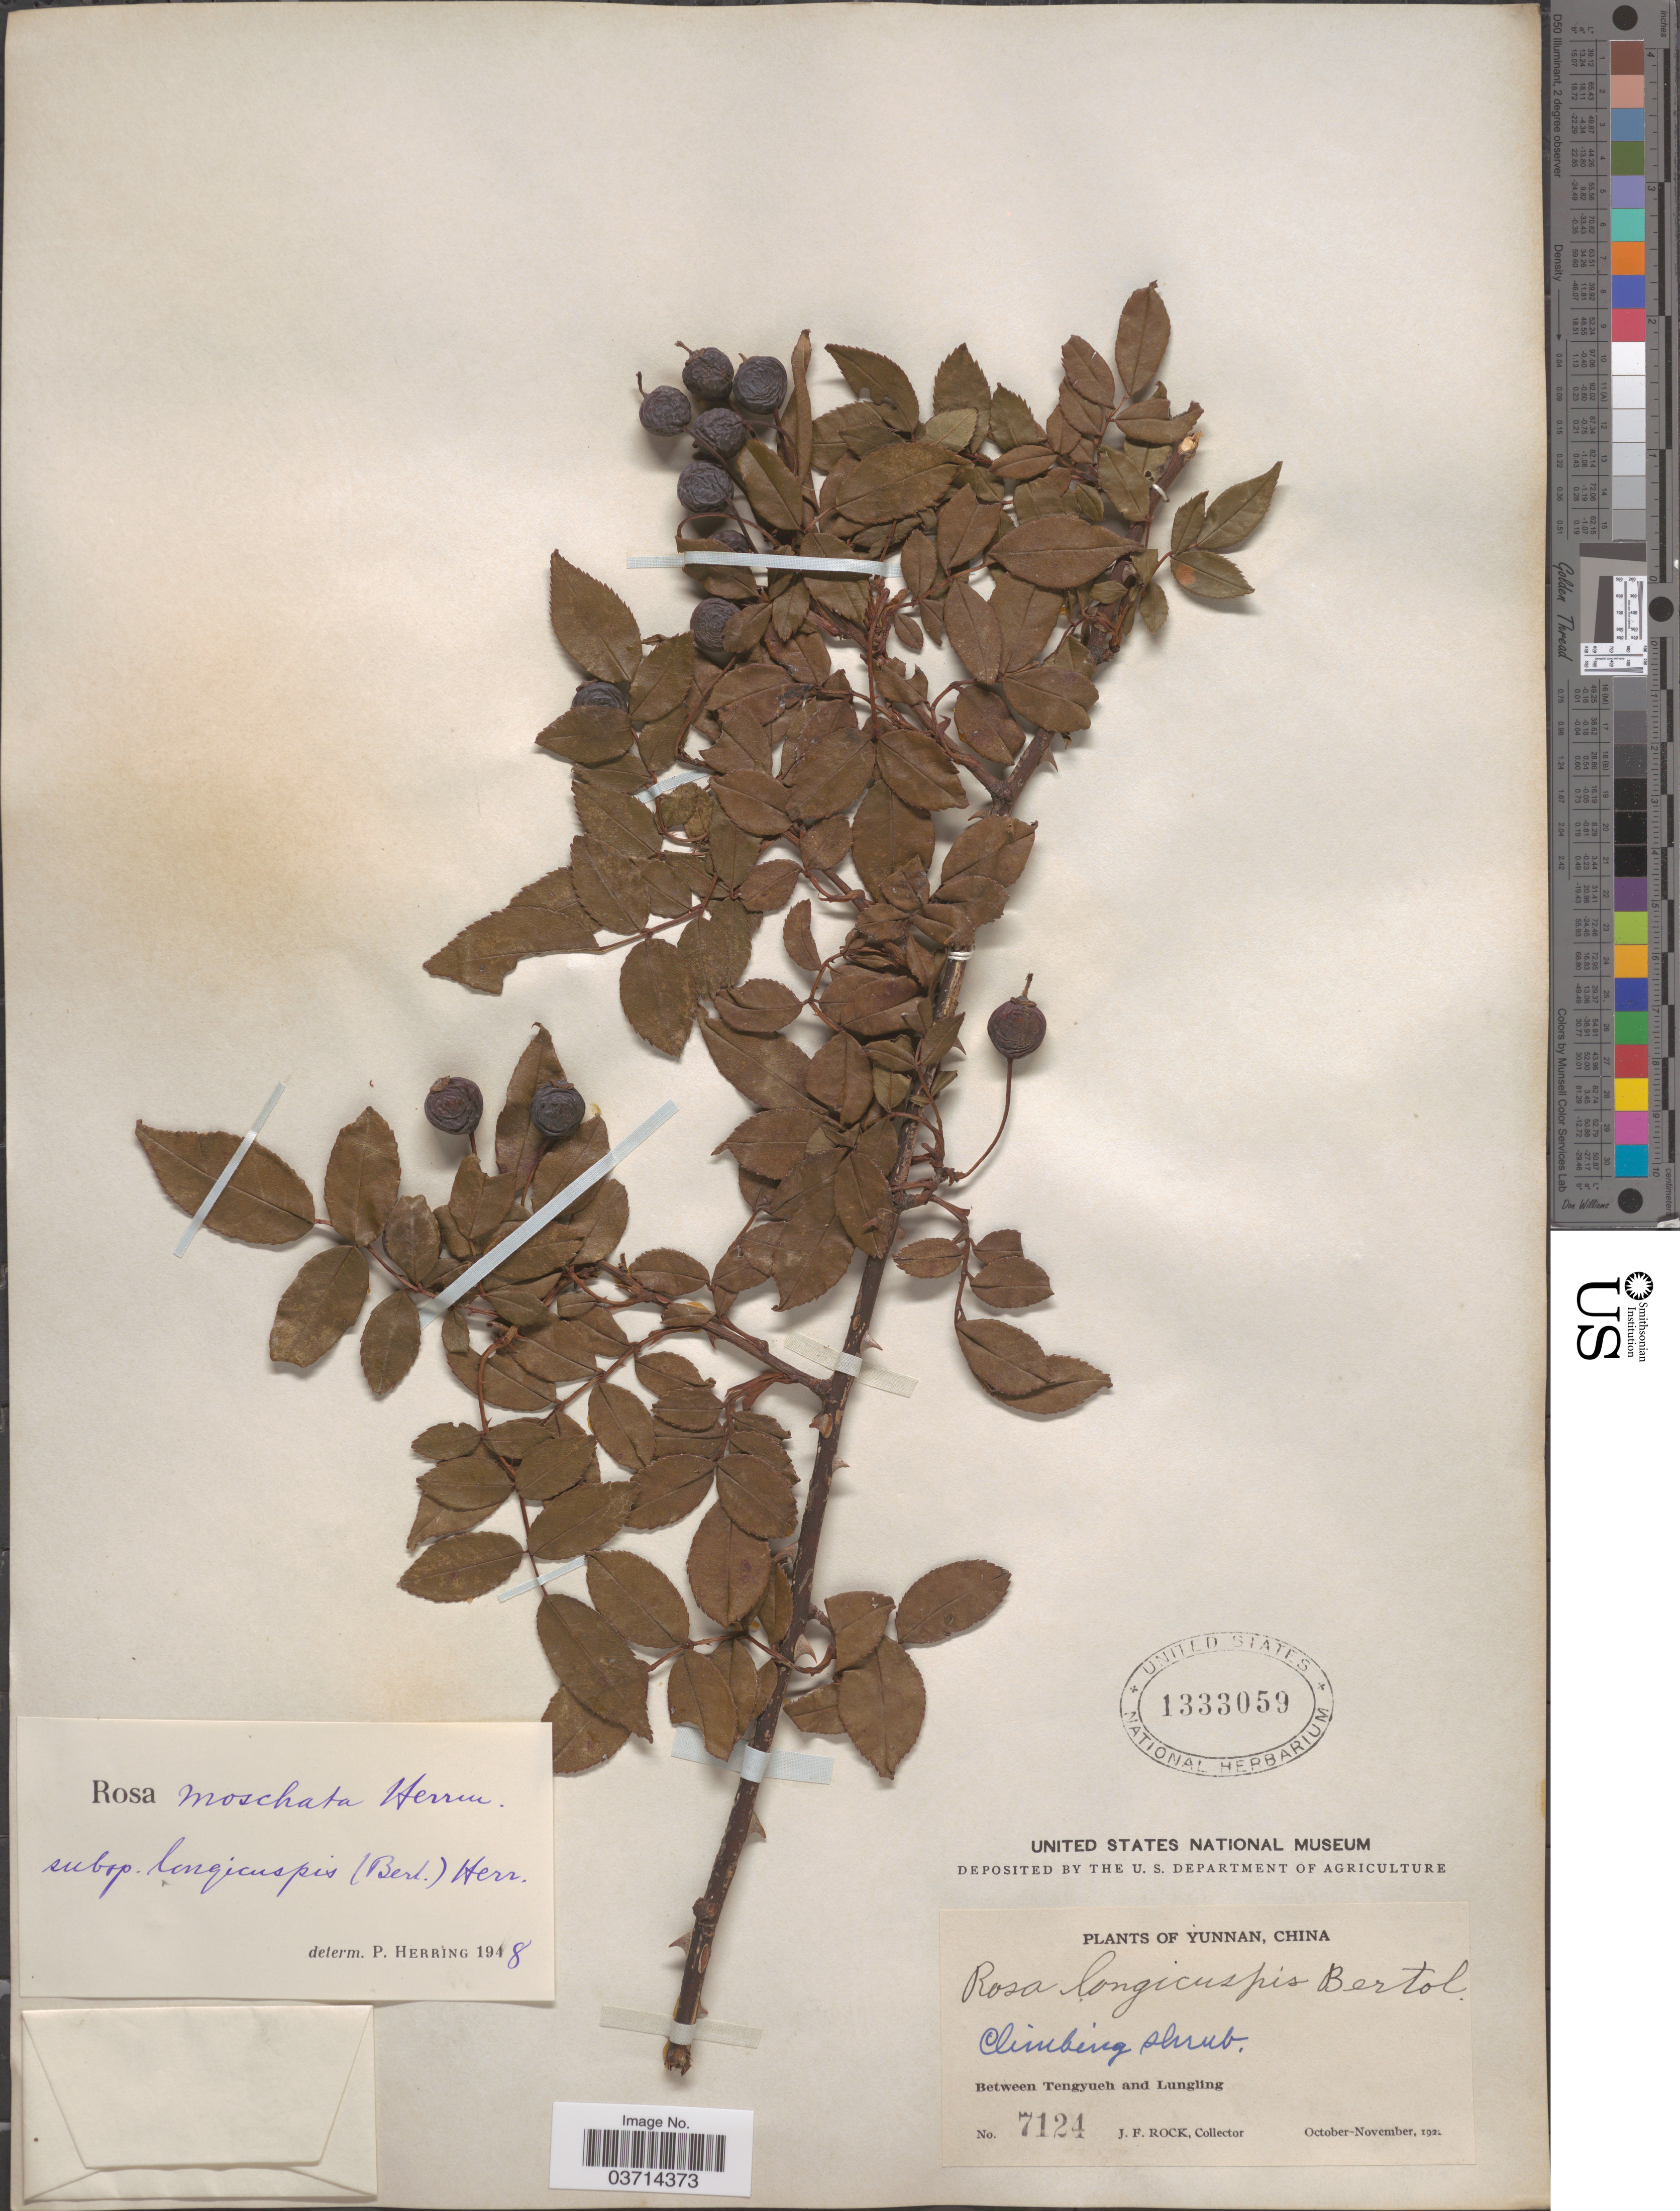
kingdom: Plantae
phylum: Tracheophyta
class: Magnoliopsida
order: Rosales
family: Rosaceae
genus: Rosa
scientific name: Rosa moschata subsp. longicuspis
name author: (Bertol.) Cardot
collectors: J. Rock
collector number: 7124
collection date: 1922-10/1922-11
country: China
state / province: Yunnan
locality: Between Tengyueh and Lungling.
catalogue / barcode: US 1333059